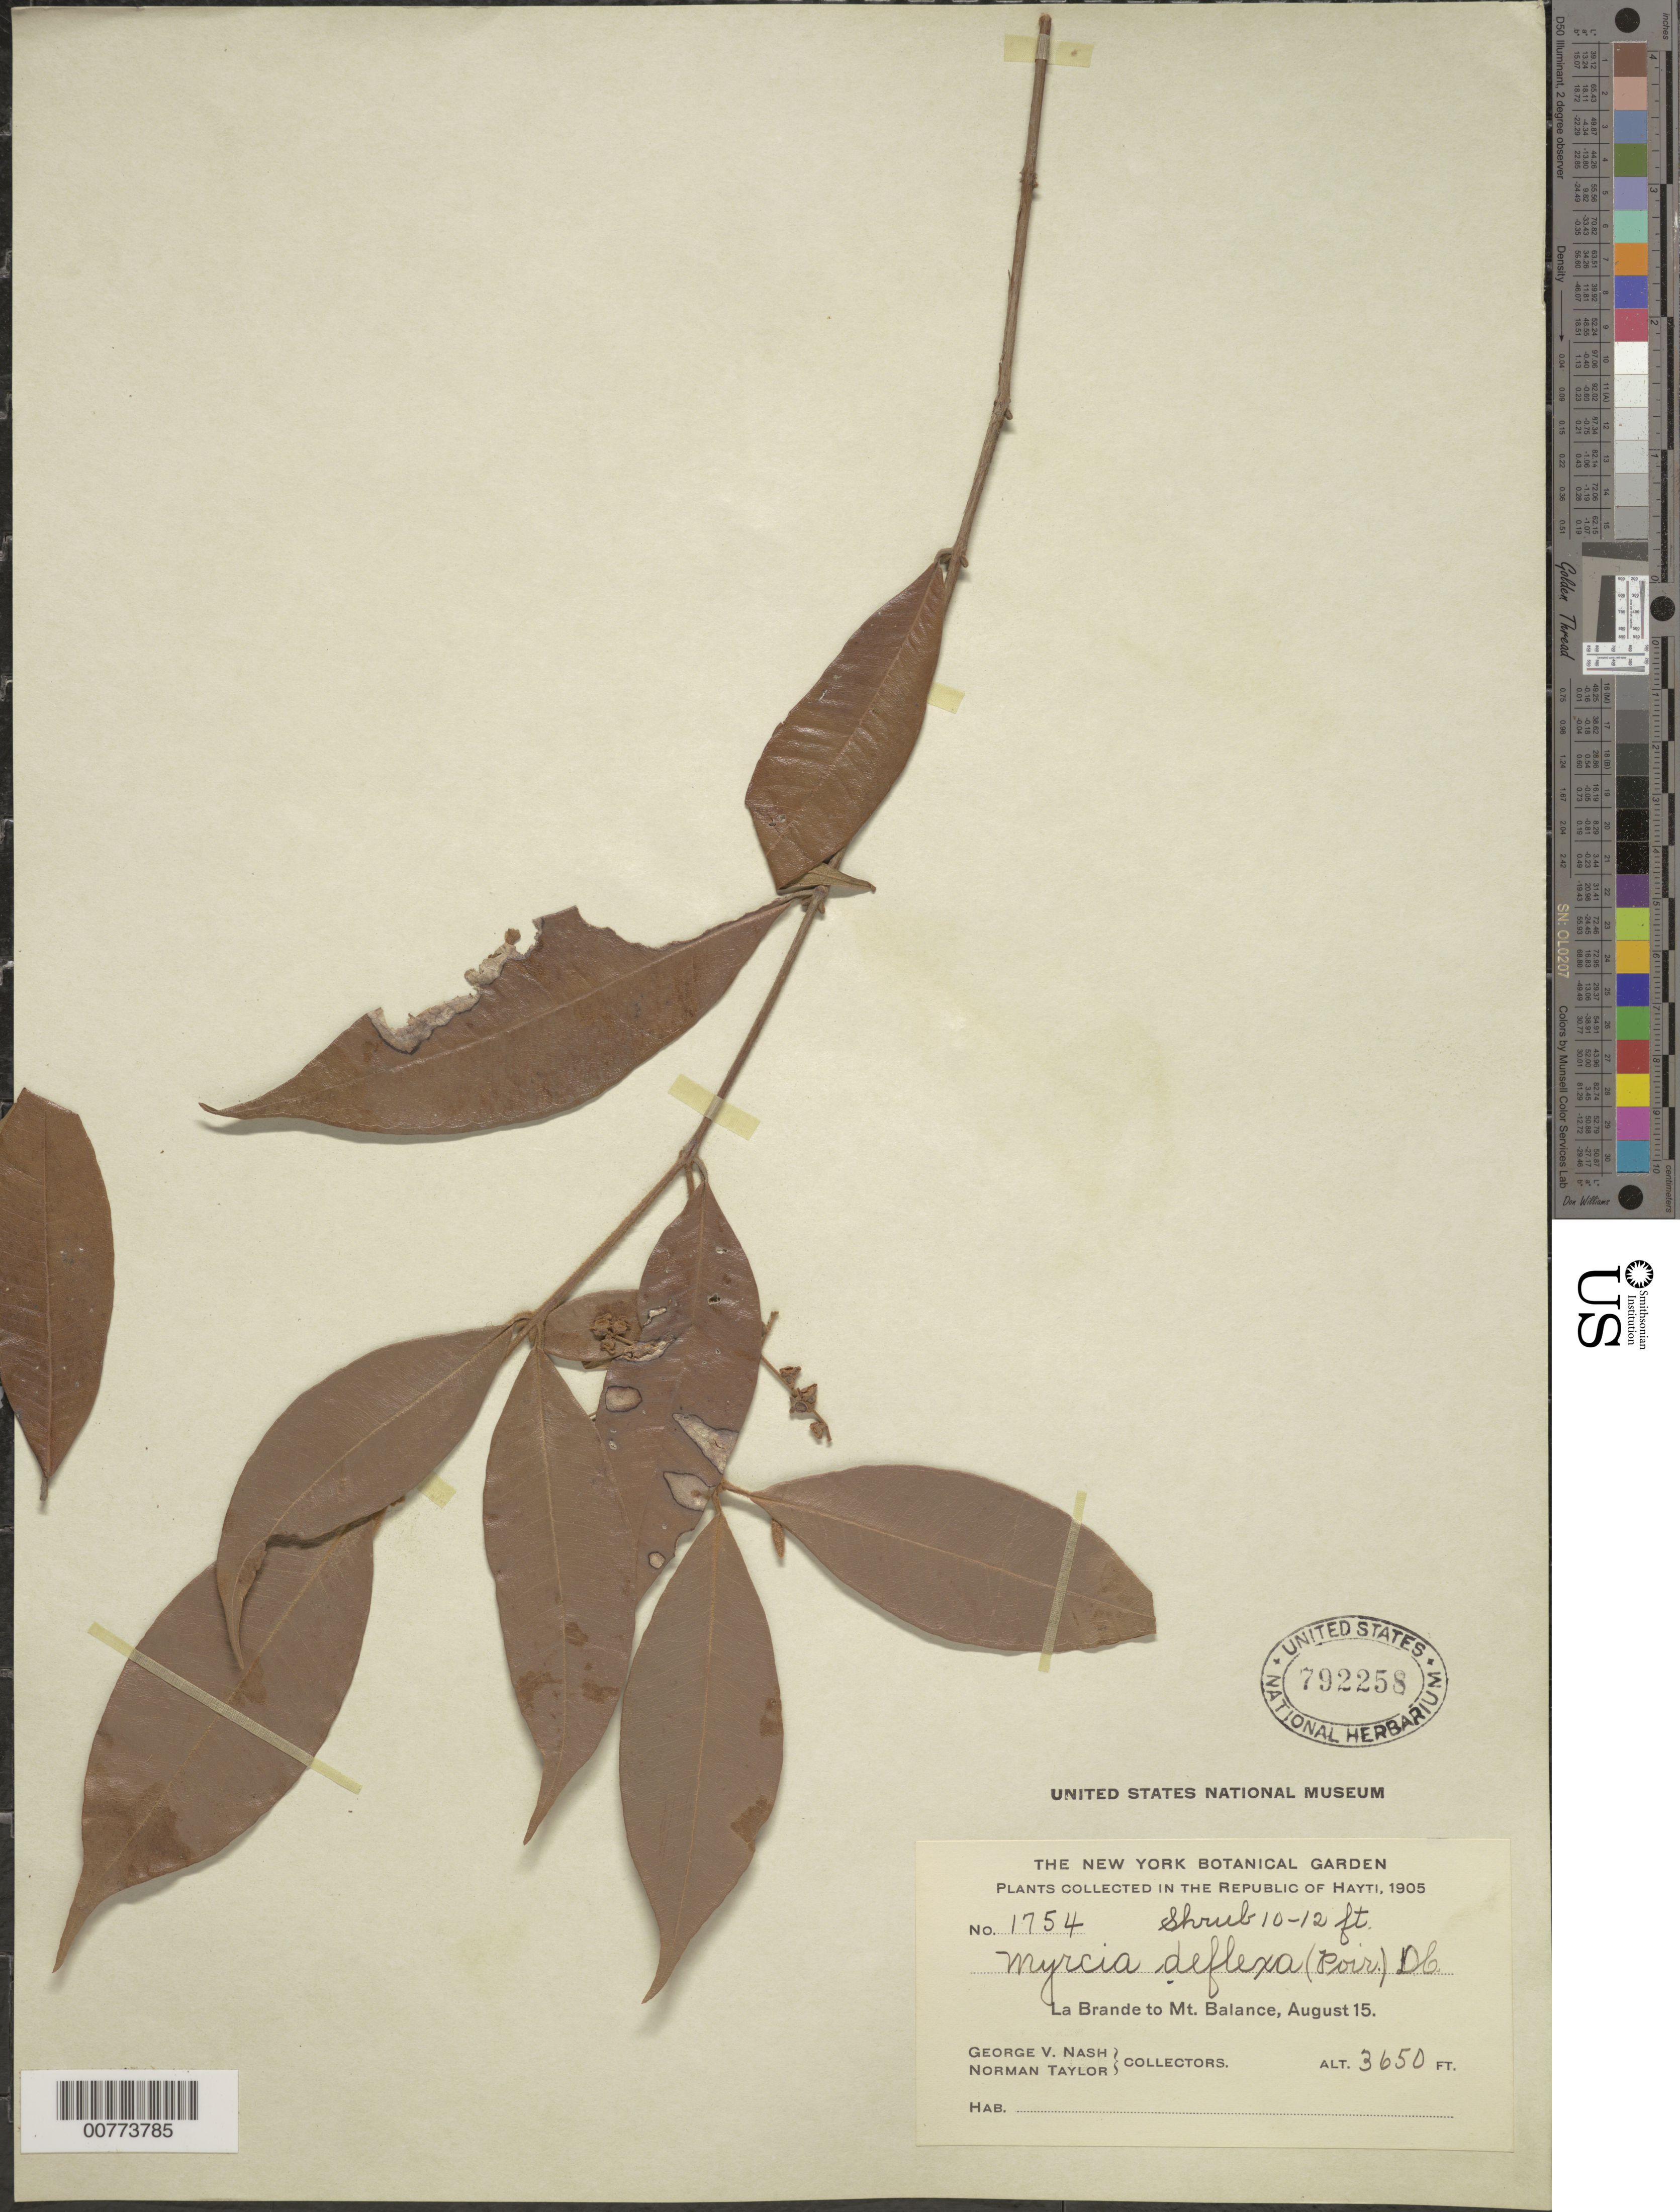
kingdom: Plantae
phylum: Tracheophyta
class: Magnoliopsida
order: Myrtales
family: Myrtaceae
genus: Myrcia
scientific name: Myrcia deflexa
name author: (Poir.) DC.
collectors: G. V. Nash & N. Taylor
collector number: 1754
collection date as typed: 15 Aug 1905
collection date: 1905-08-15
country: Haiti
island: Hispaniola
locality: La Brande to Mt. Balance.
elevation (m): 1113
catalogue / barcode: US 792258